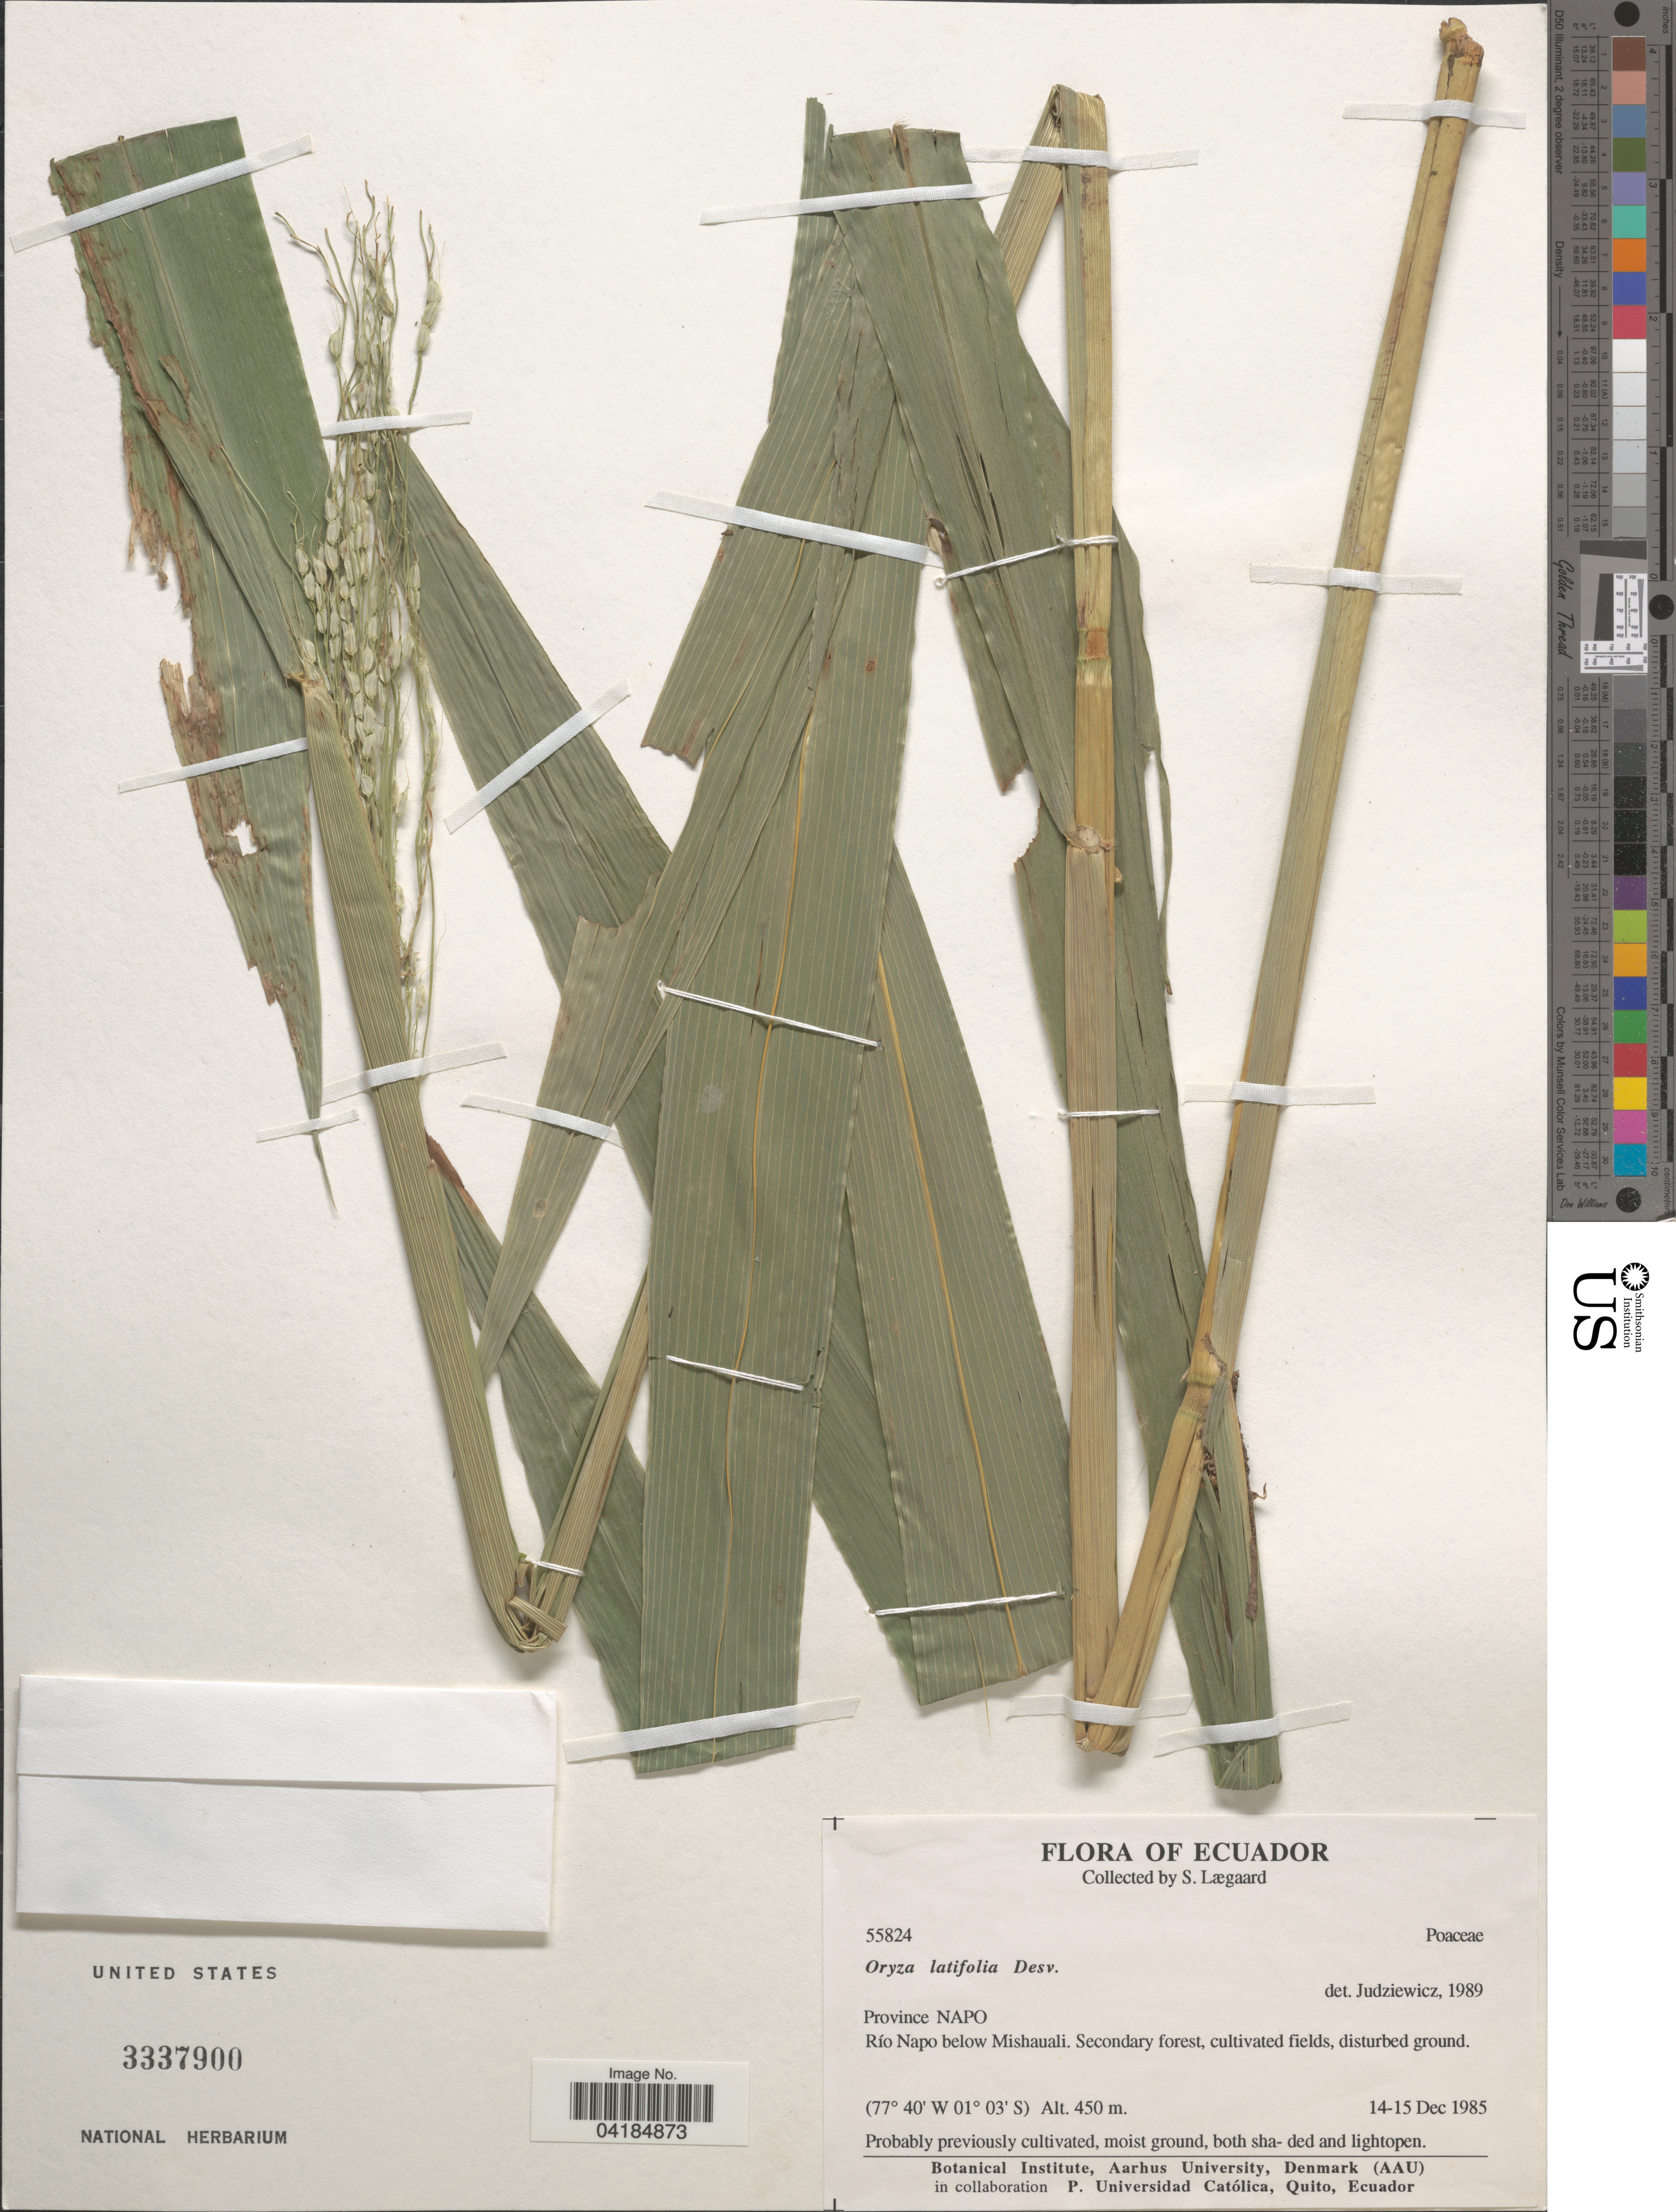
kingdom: Plantae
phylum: Tracheophyta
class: Liliopsida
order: Poales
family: Poaceae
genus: Oryza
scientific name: Oryza latifolia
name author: Desv.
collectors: S. Lægaard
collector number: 55824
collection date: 1985-12-14/1985-12-15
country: Ecuador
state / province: Napo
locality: Río Napo below Mishauali.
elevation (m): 450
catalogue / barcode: US 3337900